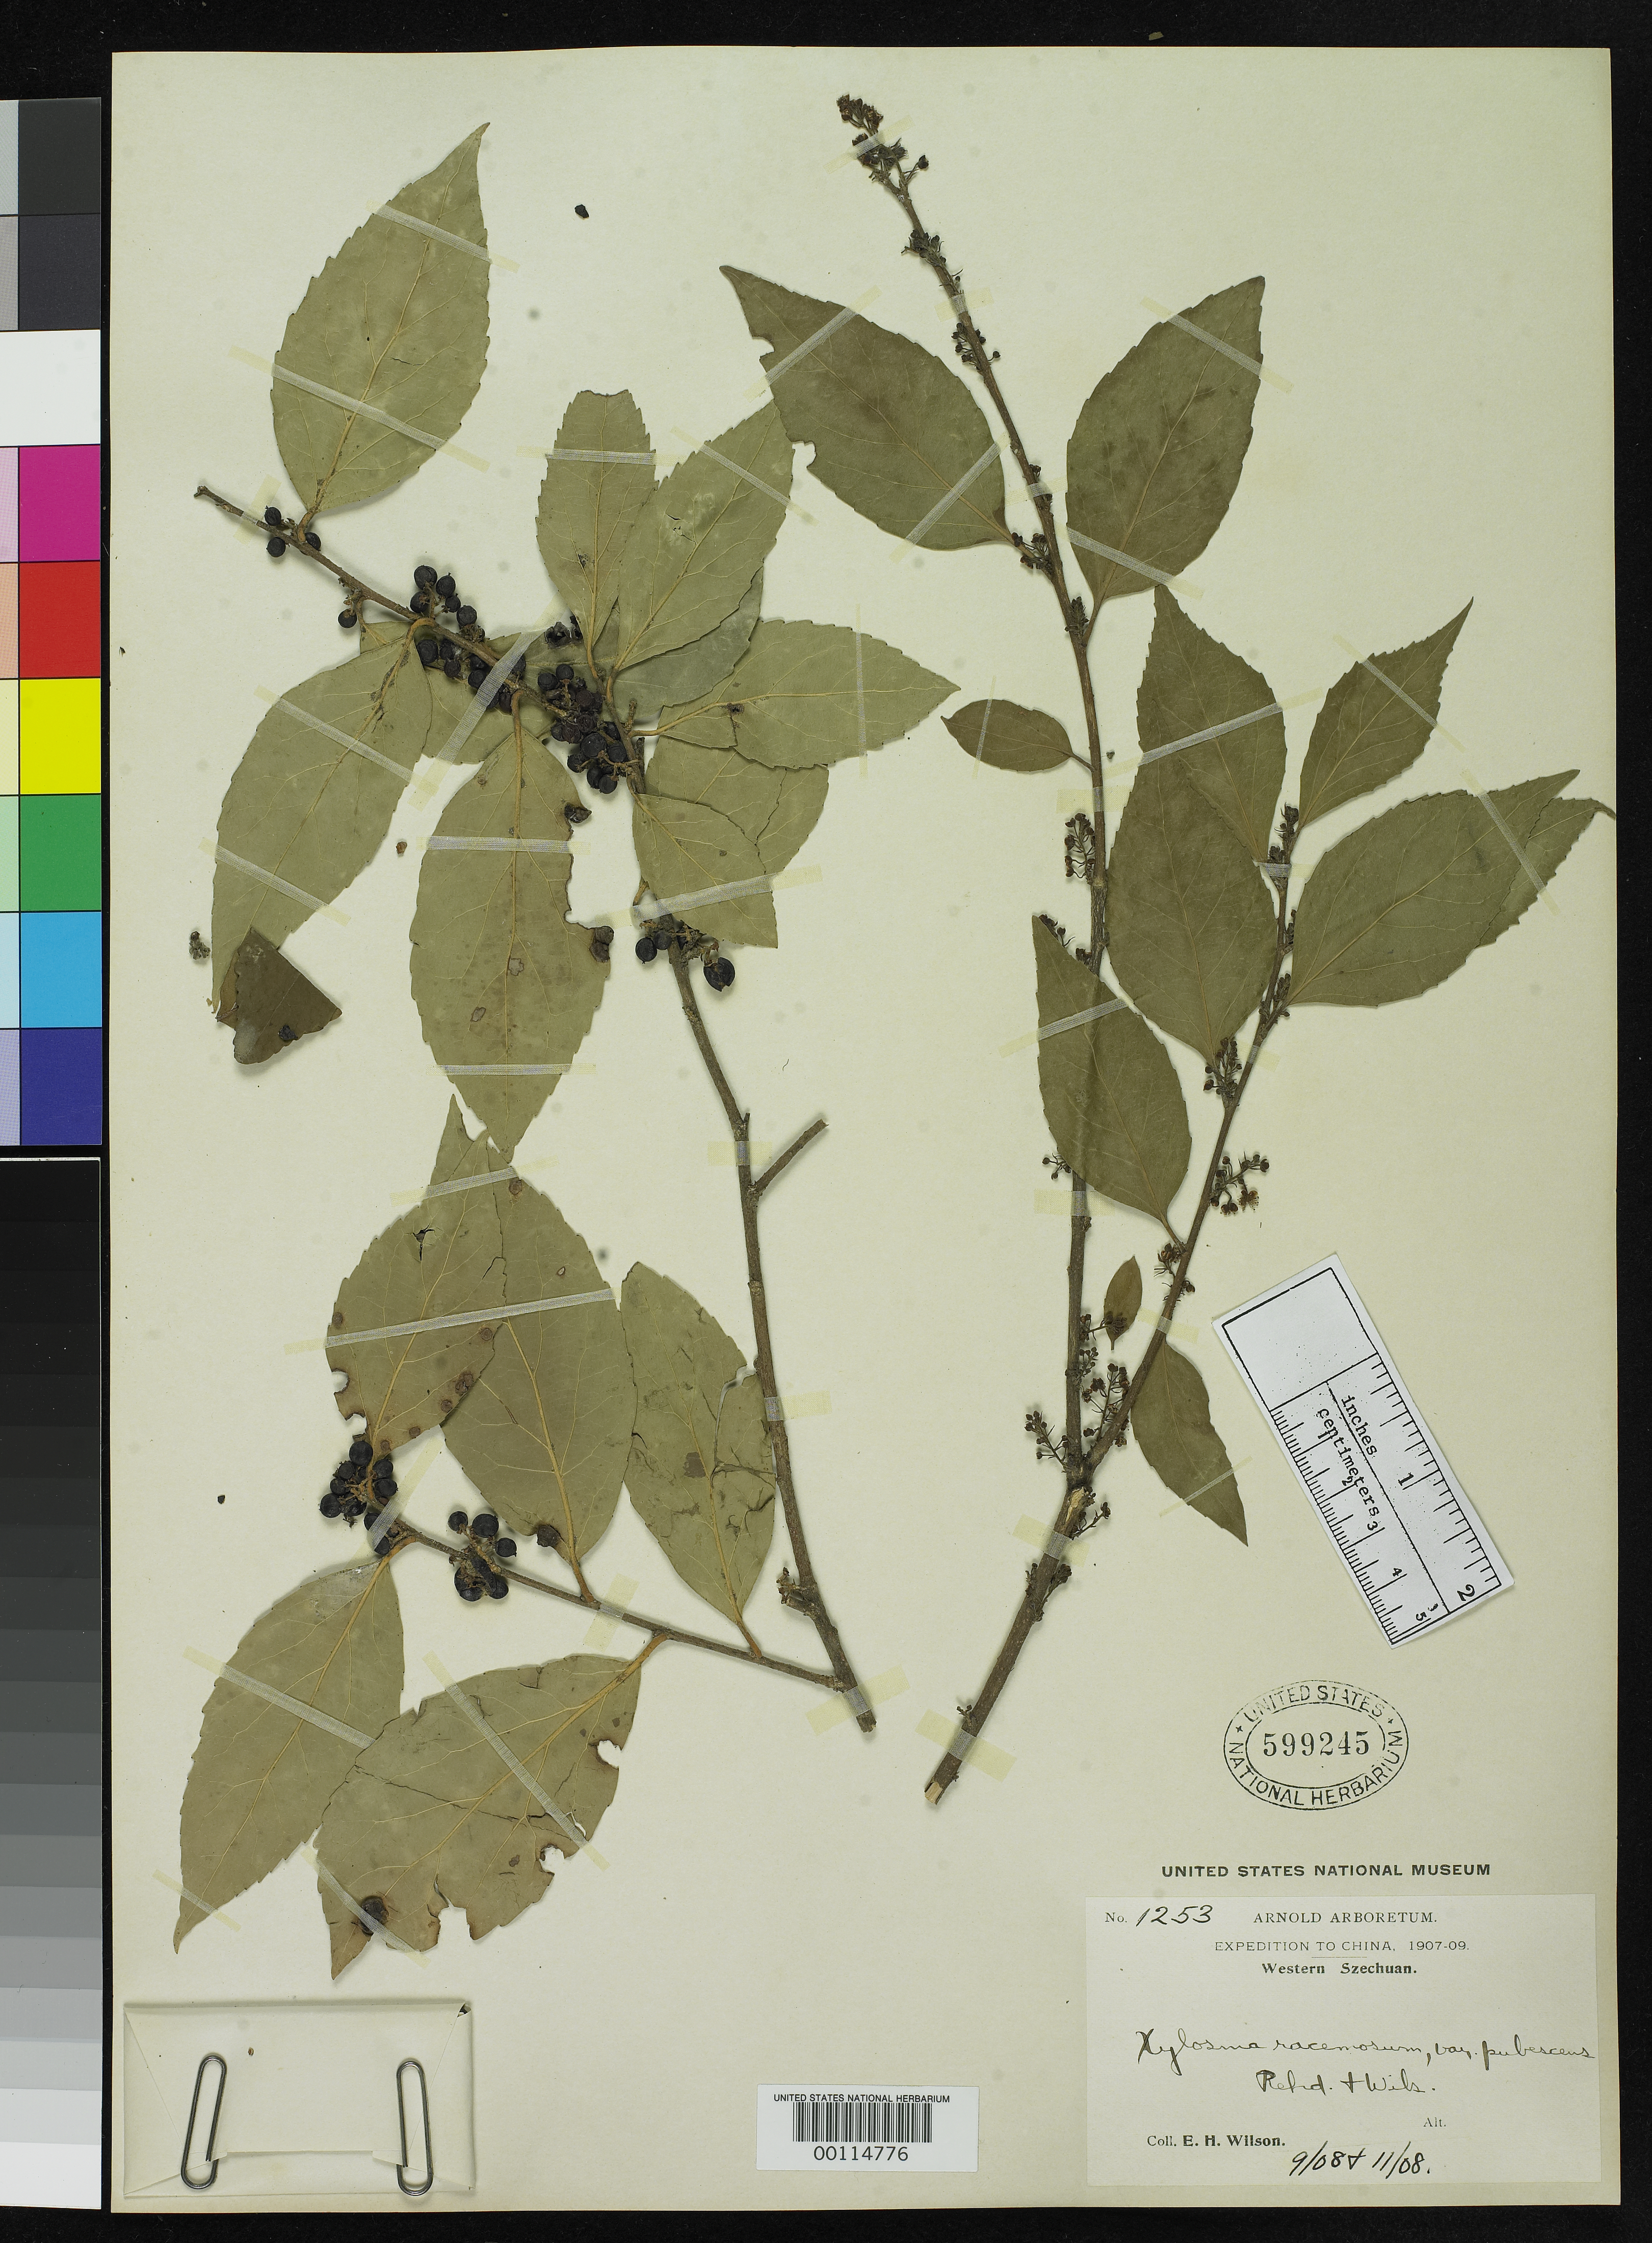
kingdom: Plantae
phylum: Tracheophyta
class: Magnoliopsida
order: Malpighiales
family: Salicaceae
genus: Xylosma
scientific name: Xylosma racemosa var. pubescens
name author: Rehder & E.H. Wilson in Sarg.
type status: Isotype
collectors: E. H. Wilson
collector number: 1253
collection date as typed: Sep 1908 and -- Nov 1908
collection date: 1908-09,1908-11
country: China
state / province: Hubei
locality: Ichang.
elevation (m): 40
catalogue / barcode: US 599245